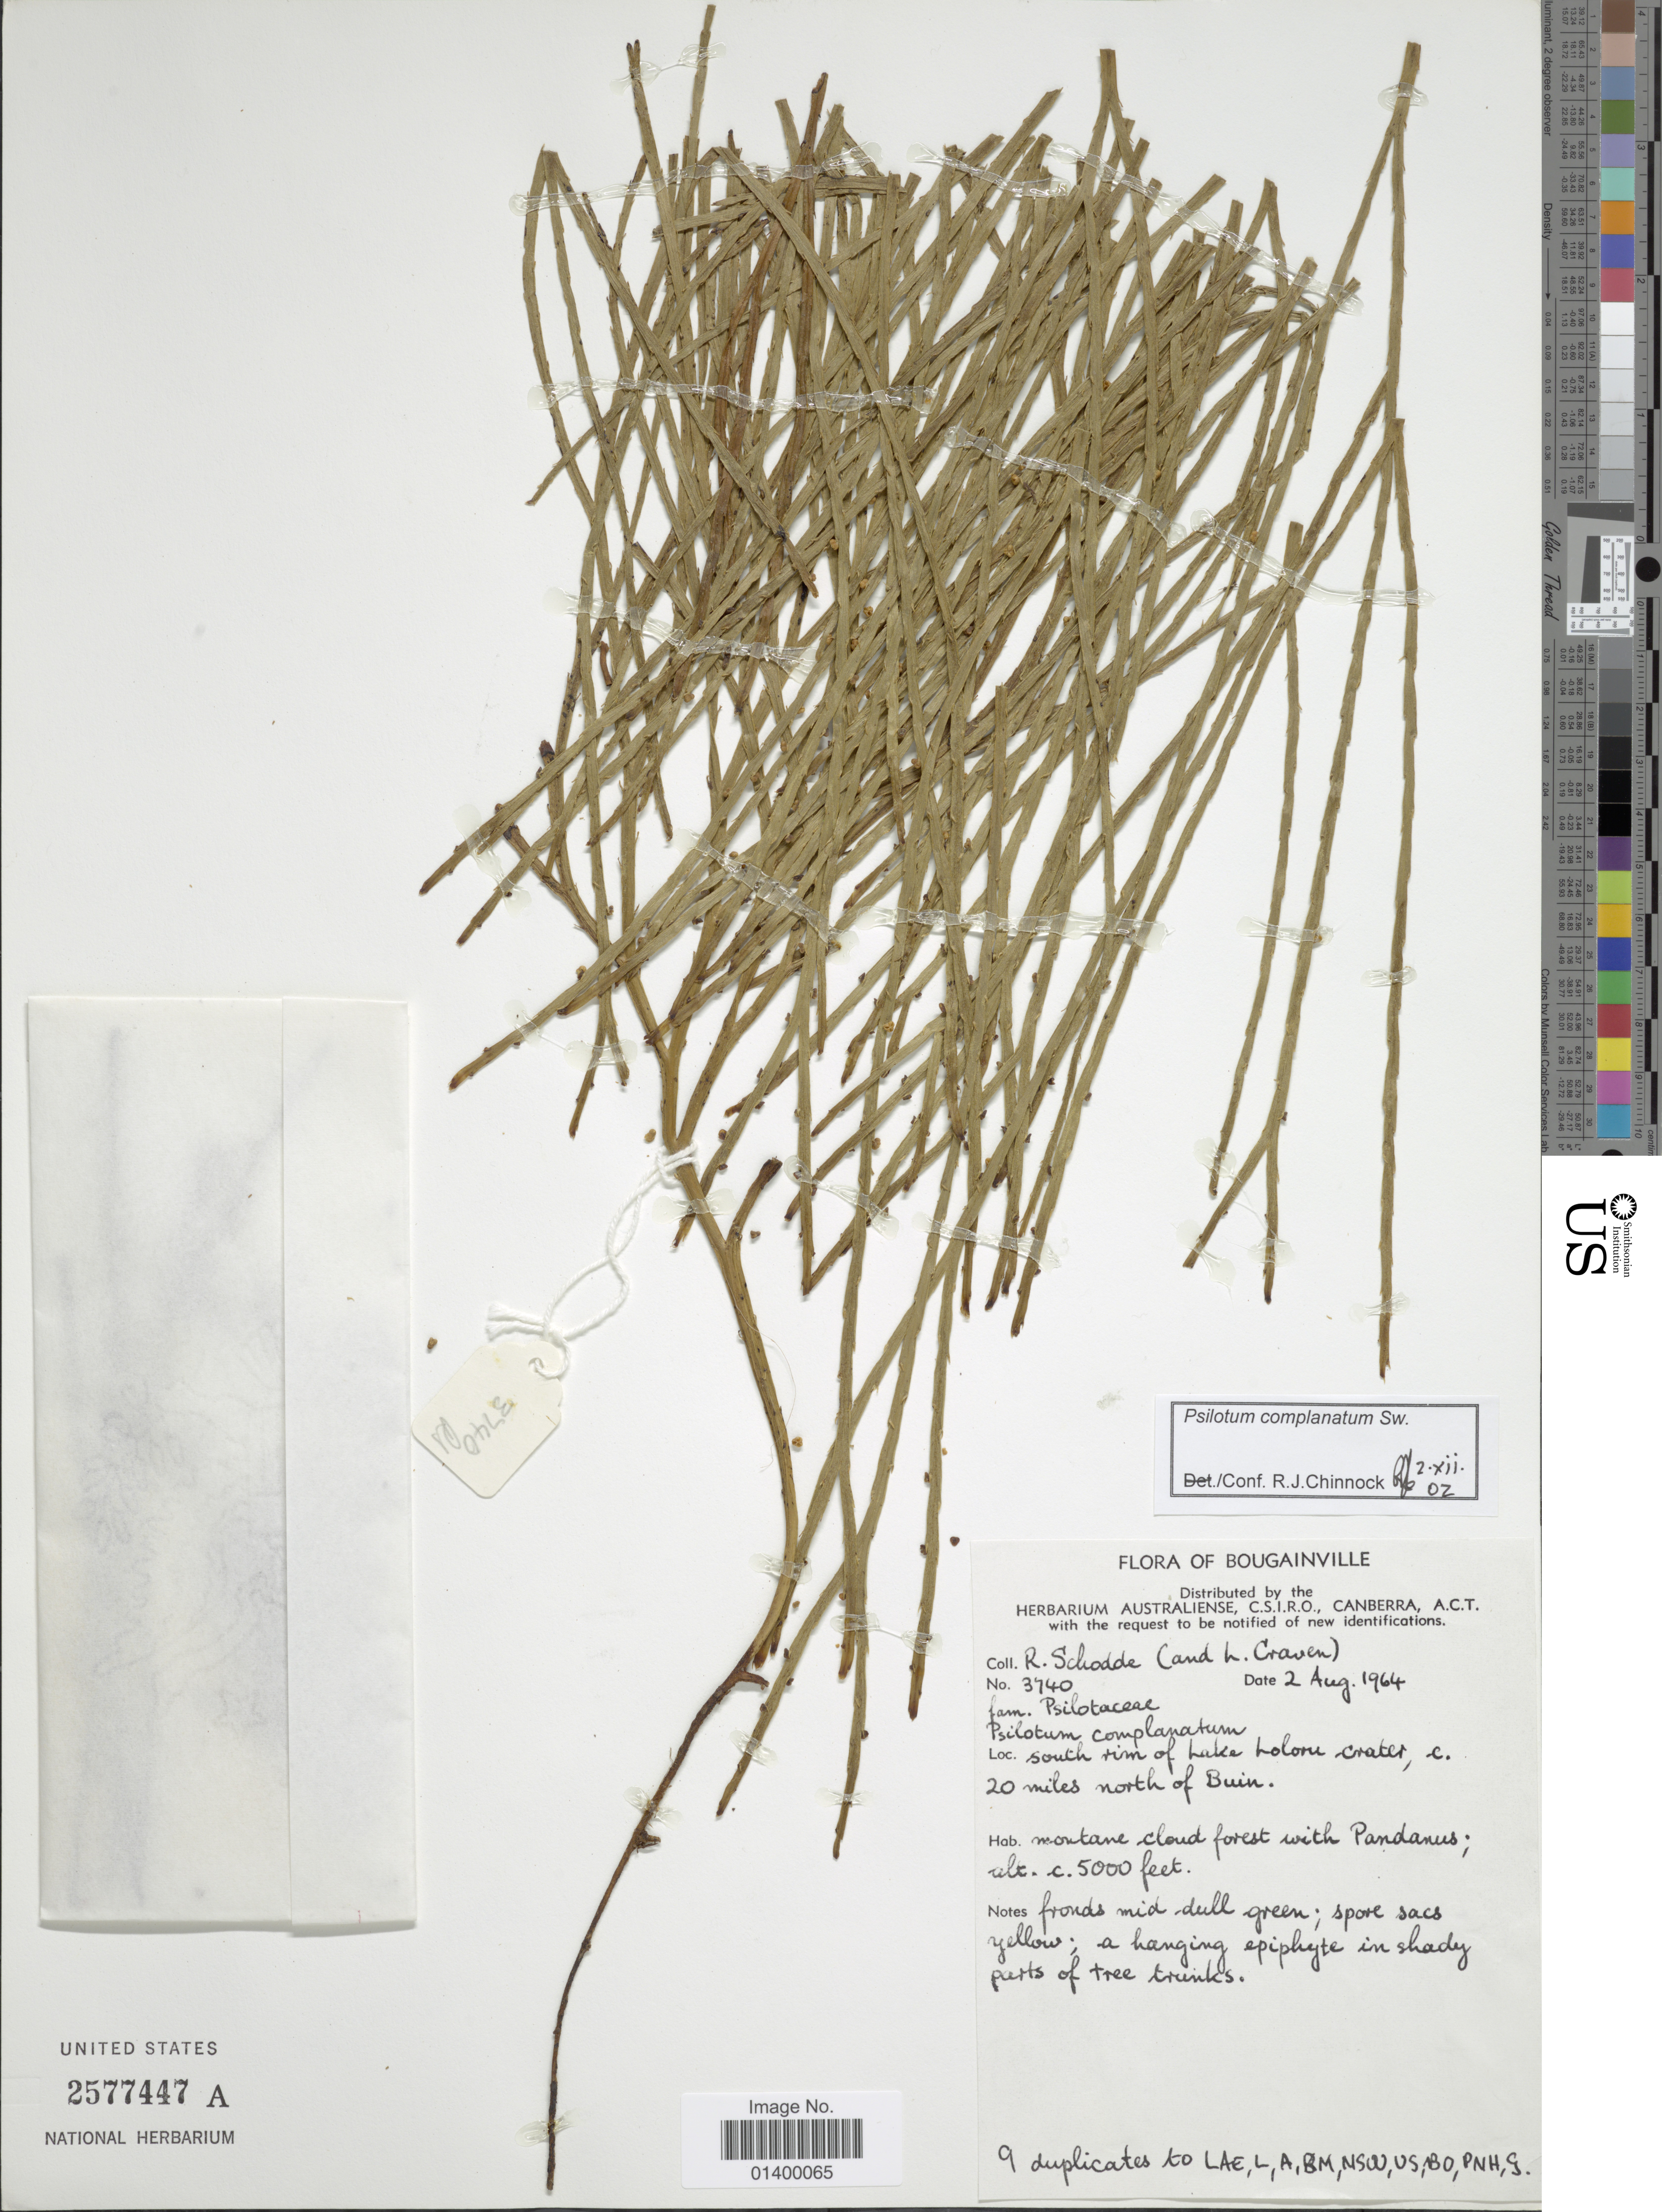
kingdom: Plantae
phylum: Tracheophyta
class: Polypodiopsida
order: Psilotales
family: Psilotaceae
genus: Psilotum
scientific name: Psilotum complanatum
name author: Sw.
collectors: R. Schodde & L. Craven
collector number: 3740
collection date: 1964-08-02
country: Papua New Guinea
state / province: Bougainville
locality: South rim of Lake Lolome crater, c. 20 miles north of Buin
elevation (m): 1524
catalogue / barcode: US 2577447A